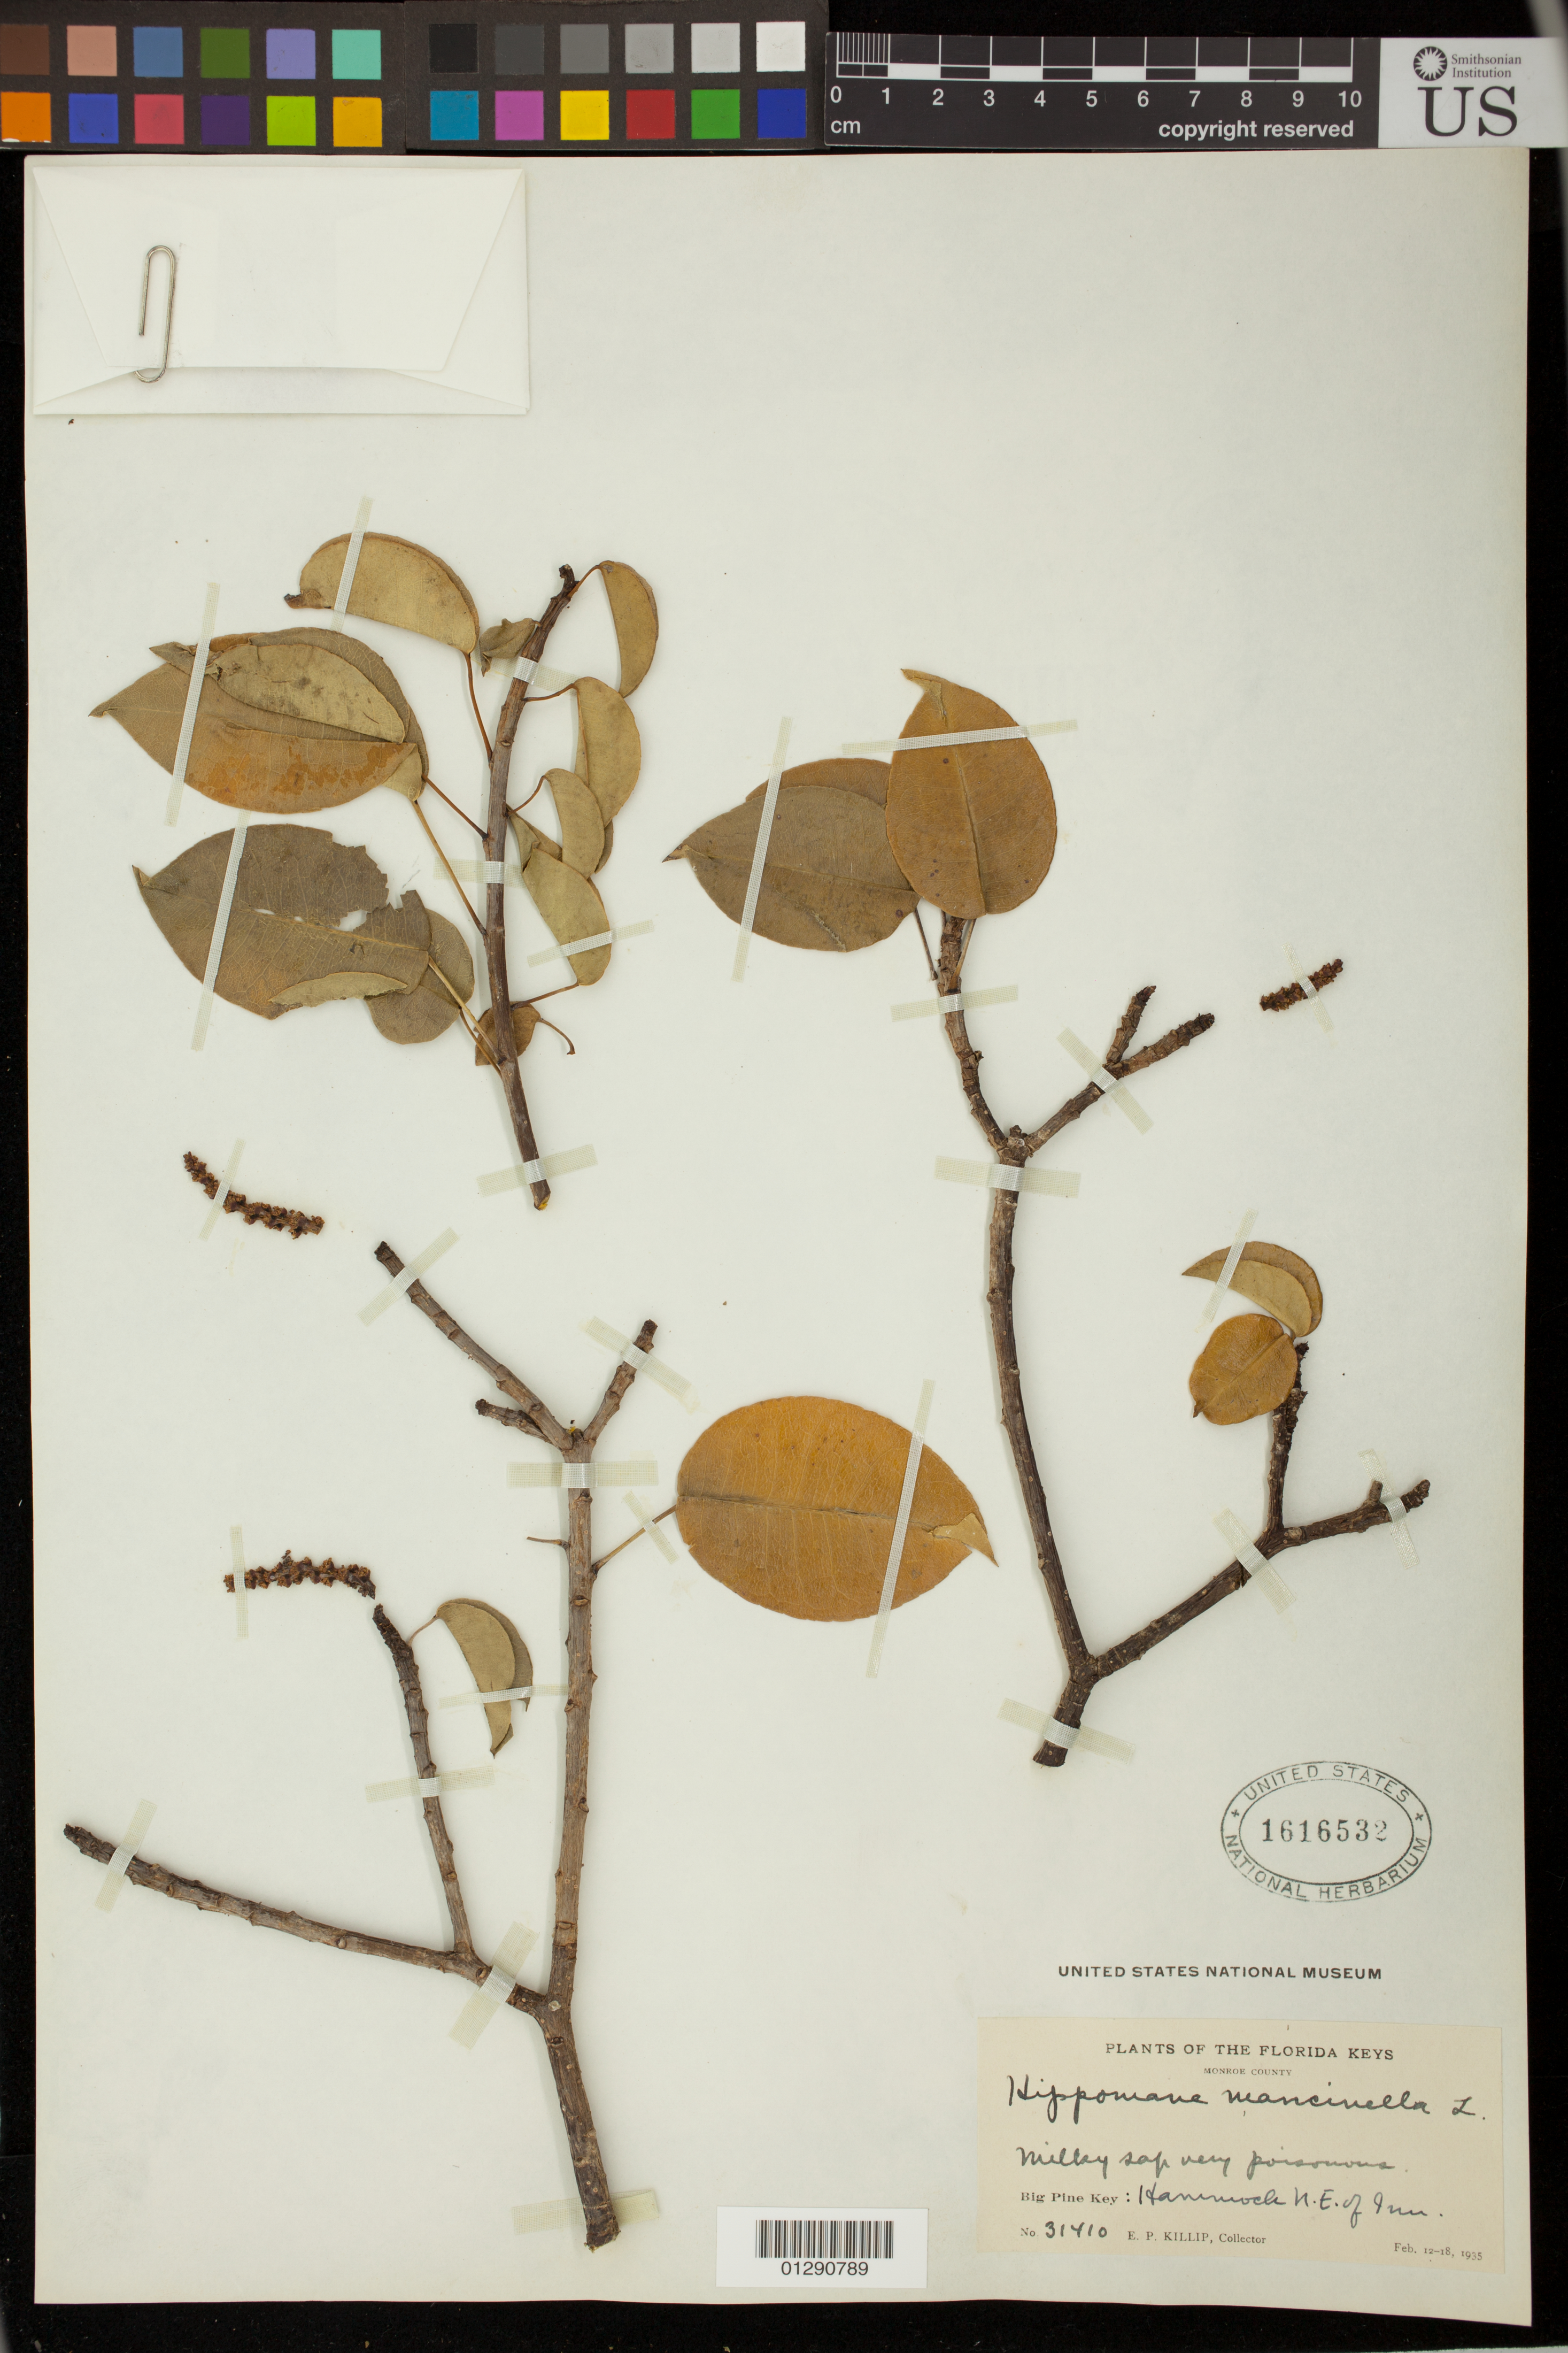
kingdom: Plantae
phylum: Tracheophyta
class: Magnoliopsida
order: Malpighiales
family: Euphorbiaceae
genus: Hippomane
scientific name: Hippomane mancinella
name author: L.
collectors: E. P. Killip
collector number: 31410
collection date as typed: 12 Feb 1935 to 18 Feb 1935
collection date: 1935-02-12/1935-02-18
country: United States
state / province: Florida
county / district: Monroe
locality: Big pine key, ne of inn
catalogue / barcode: US 1616532